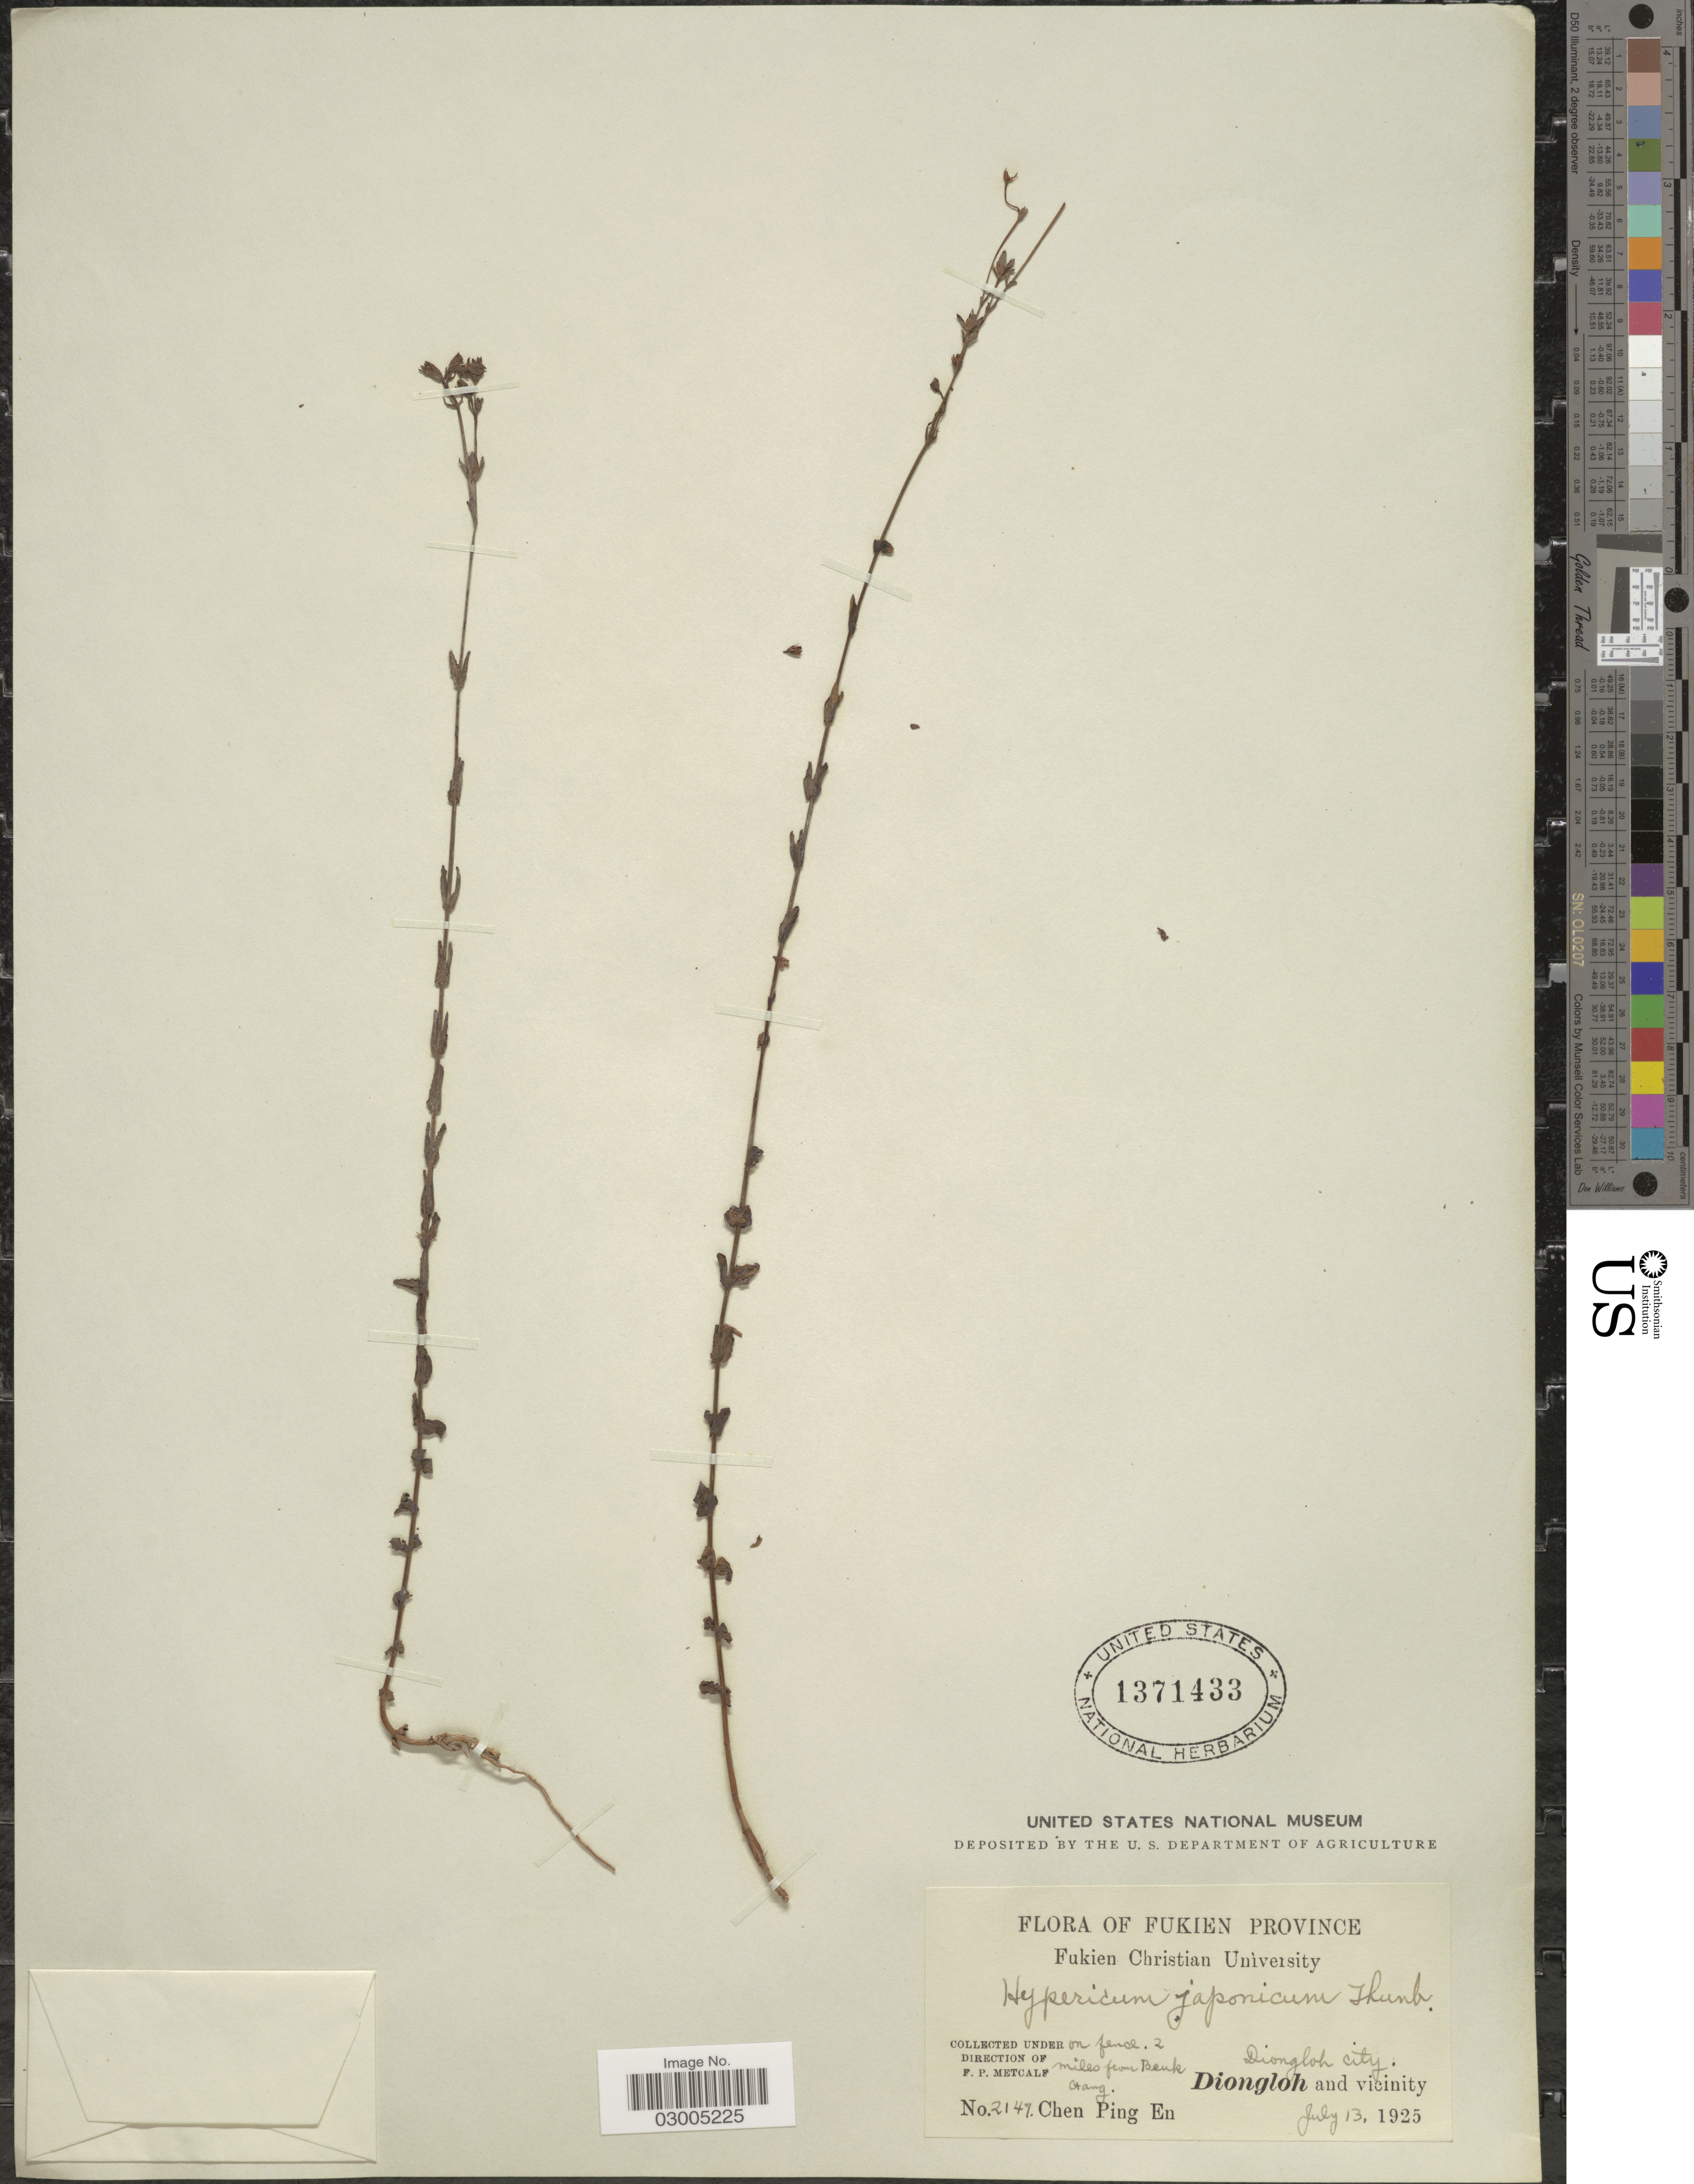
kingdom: Plantae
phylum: Tracheophyta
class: Magnoliopsida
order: Malpighiales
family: Hypericaceae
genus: Hypericum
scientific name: Hypericum japonicum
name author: Thunb.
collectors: C. Ping En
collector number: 2147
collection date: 1925-07-13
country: China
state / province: Fujian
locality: Fukien Province, 2 miles from Beuk Otang. Diongloh city. Diongloh and vicinity.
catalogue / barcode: US 1371433